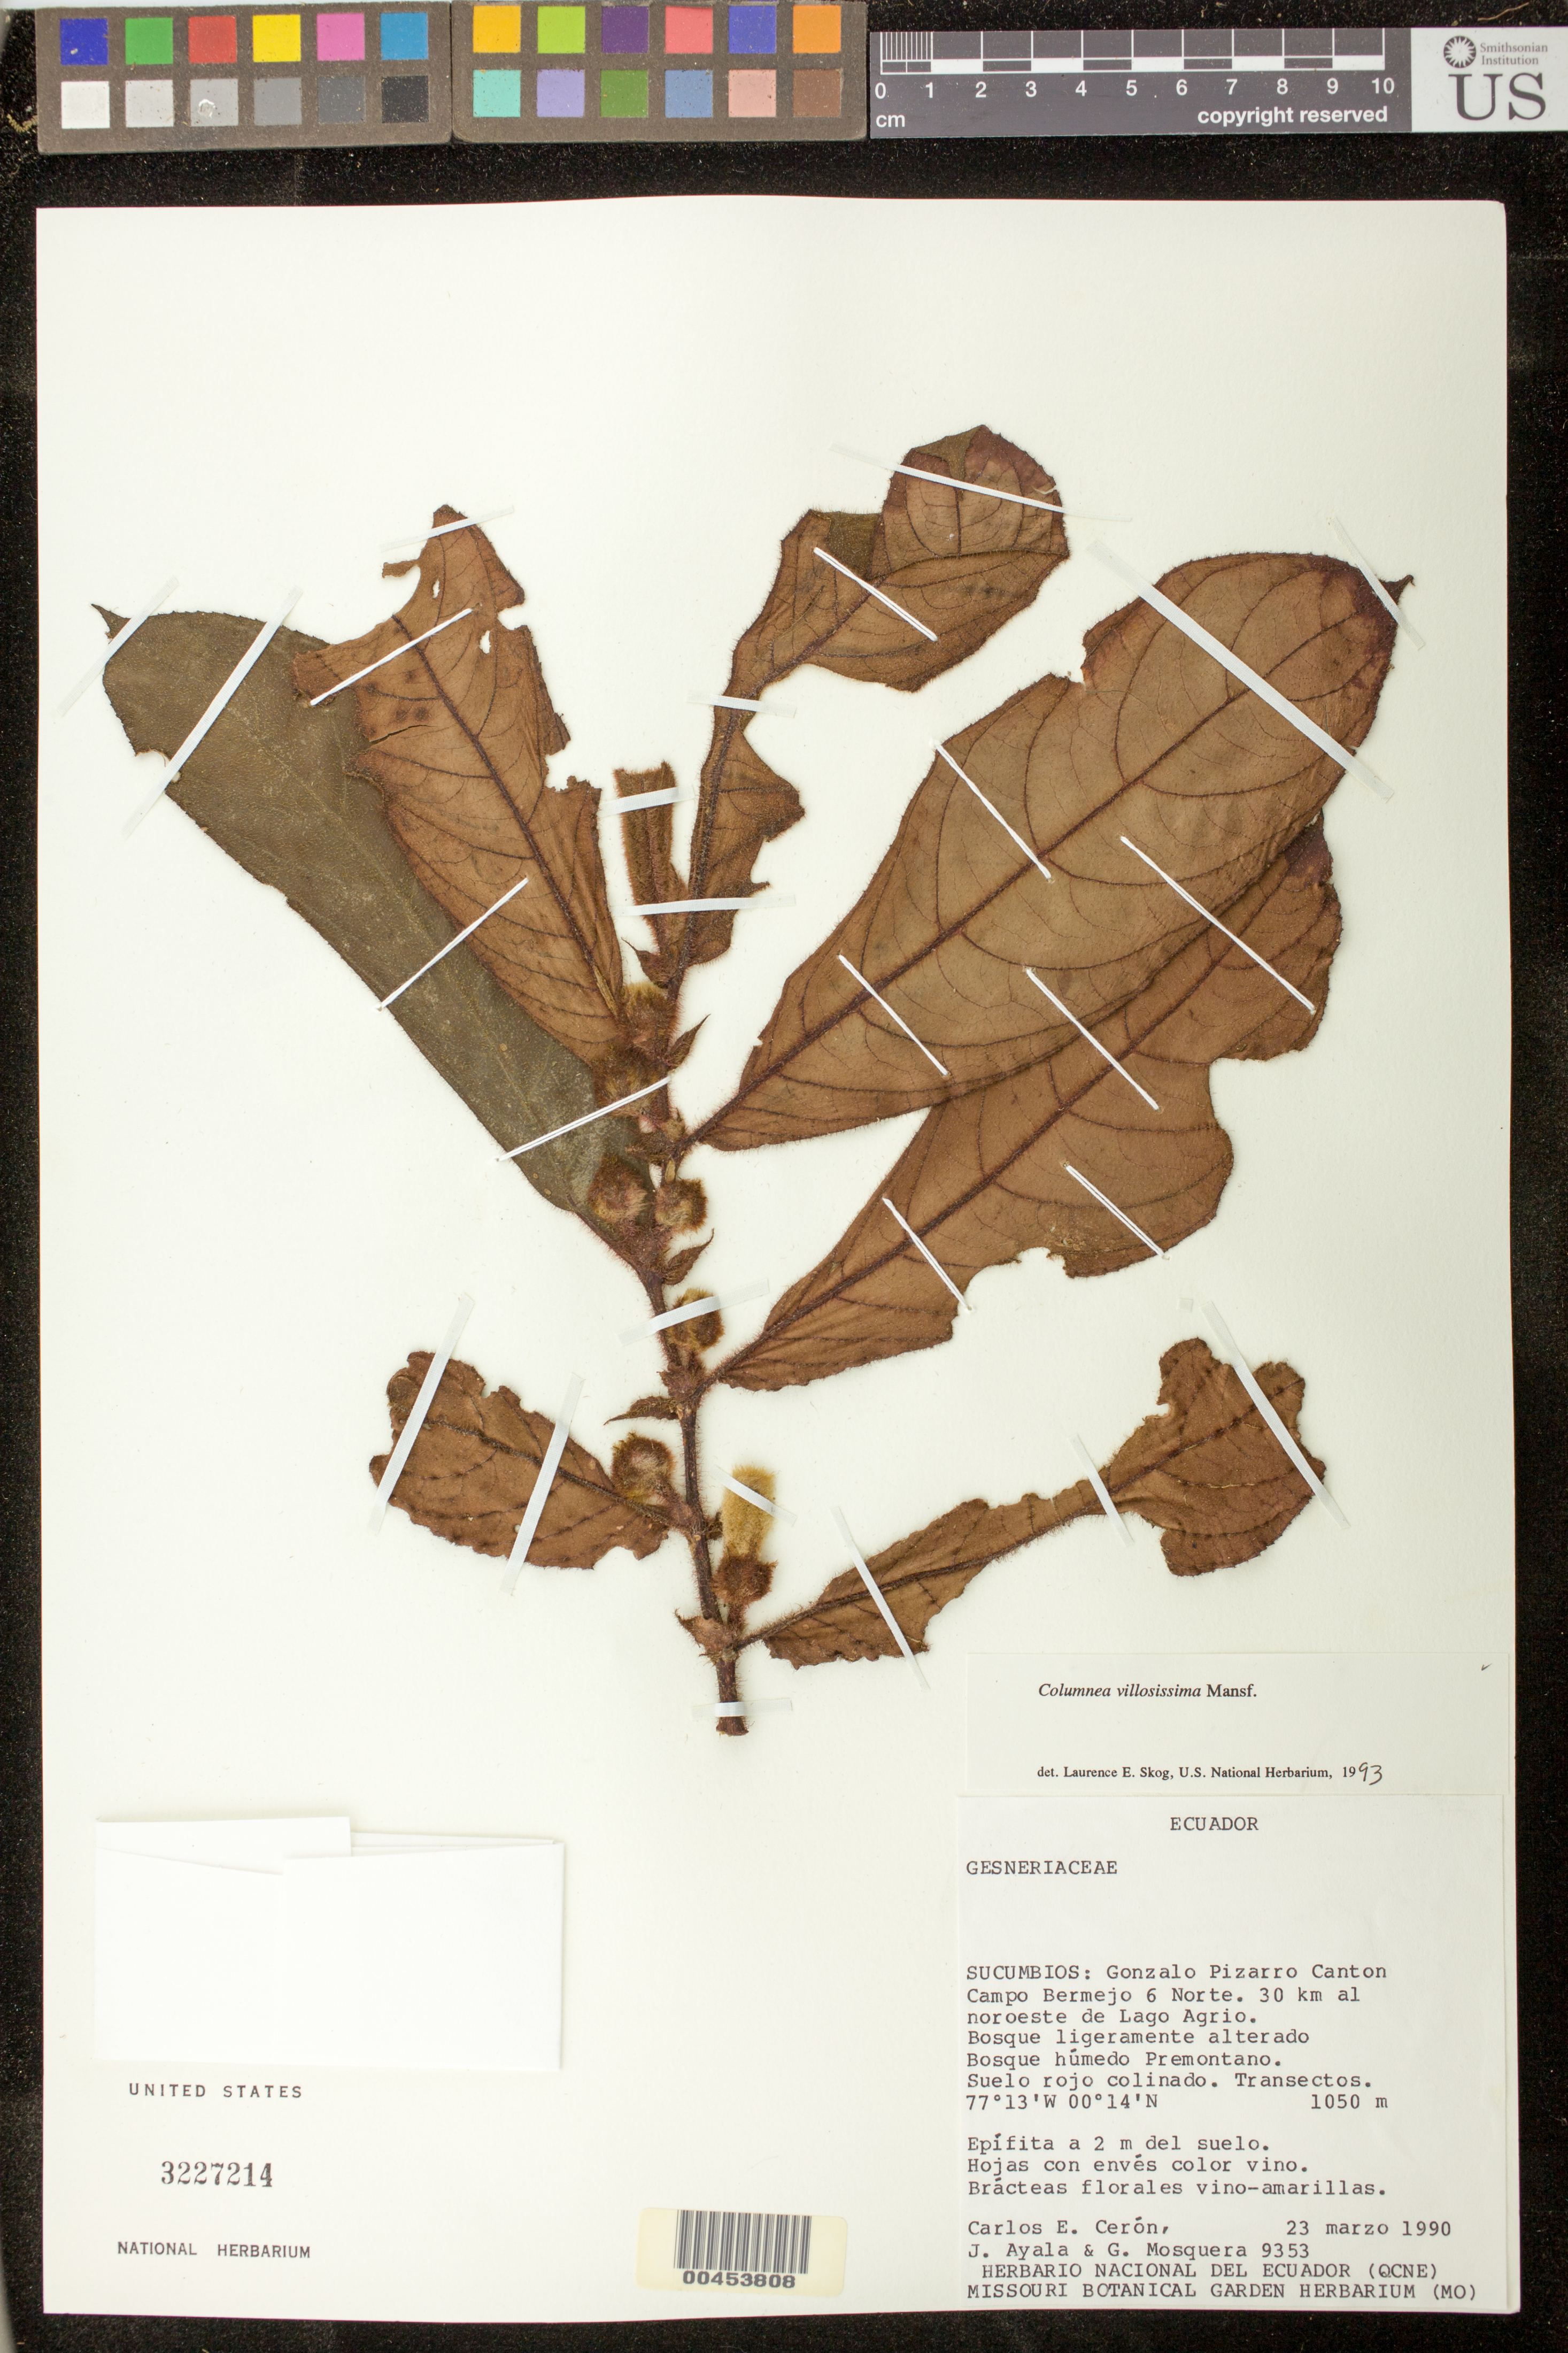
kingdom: Plantae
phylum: Tracheophyta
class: Magnoliopsida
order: Lamiales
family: Gesneriaceae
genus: Columnea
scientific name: Columnea villosissima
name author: Mansf.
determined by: Clark, J. L., (SEL), The Marie Selby Botanical Garden (UNITED STATES)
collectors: C. E. Cerón M., J. Ayala & G. Mosquera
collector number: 9353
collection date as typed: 23 Mar 1990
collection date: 1990-03-23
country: Ecuador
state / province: Sucumbíos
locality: Gonzalo Pizarro Canton, Lago Agrio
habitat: Bosque humedo Premontano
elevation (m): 1050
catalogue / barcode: US 3227214